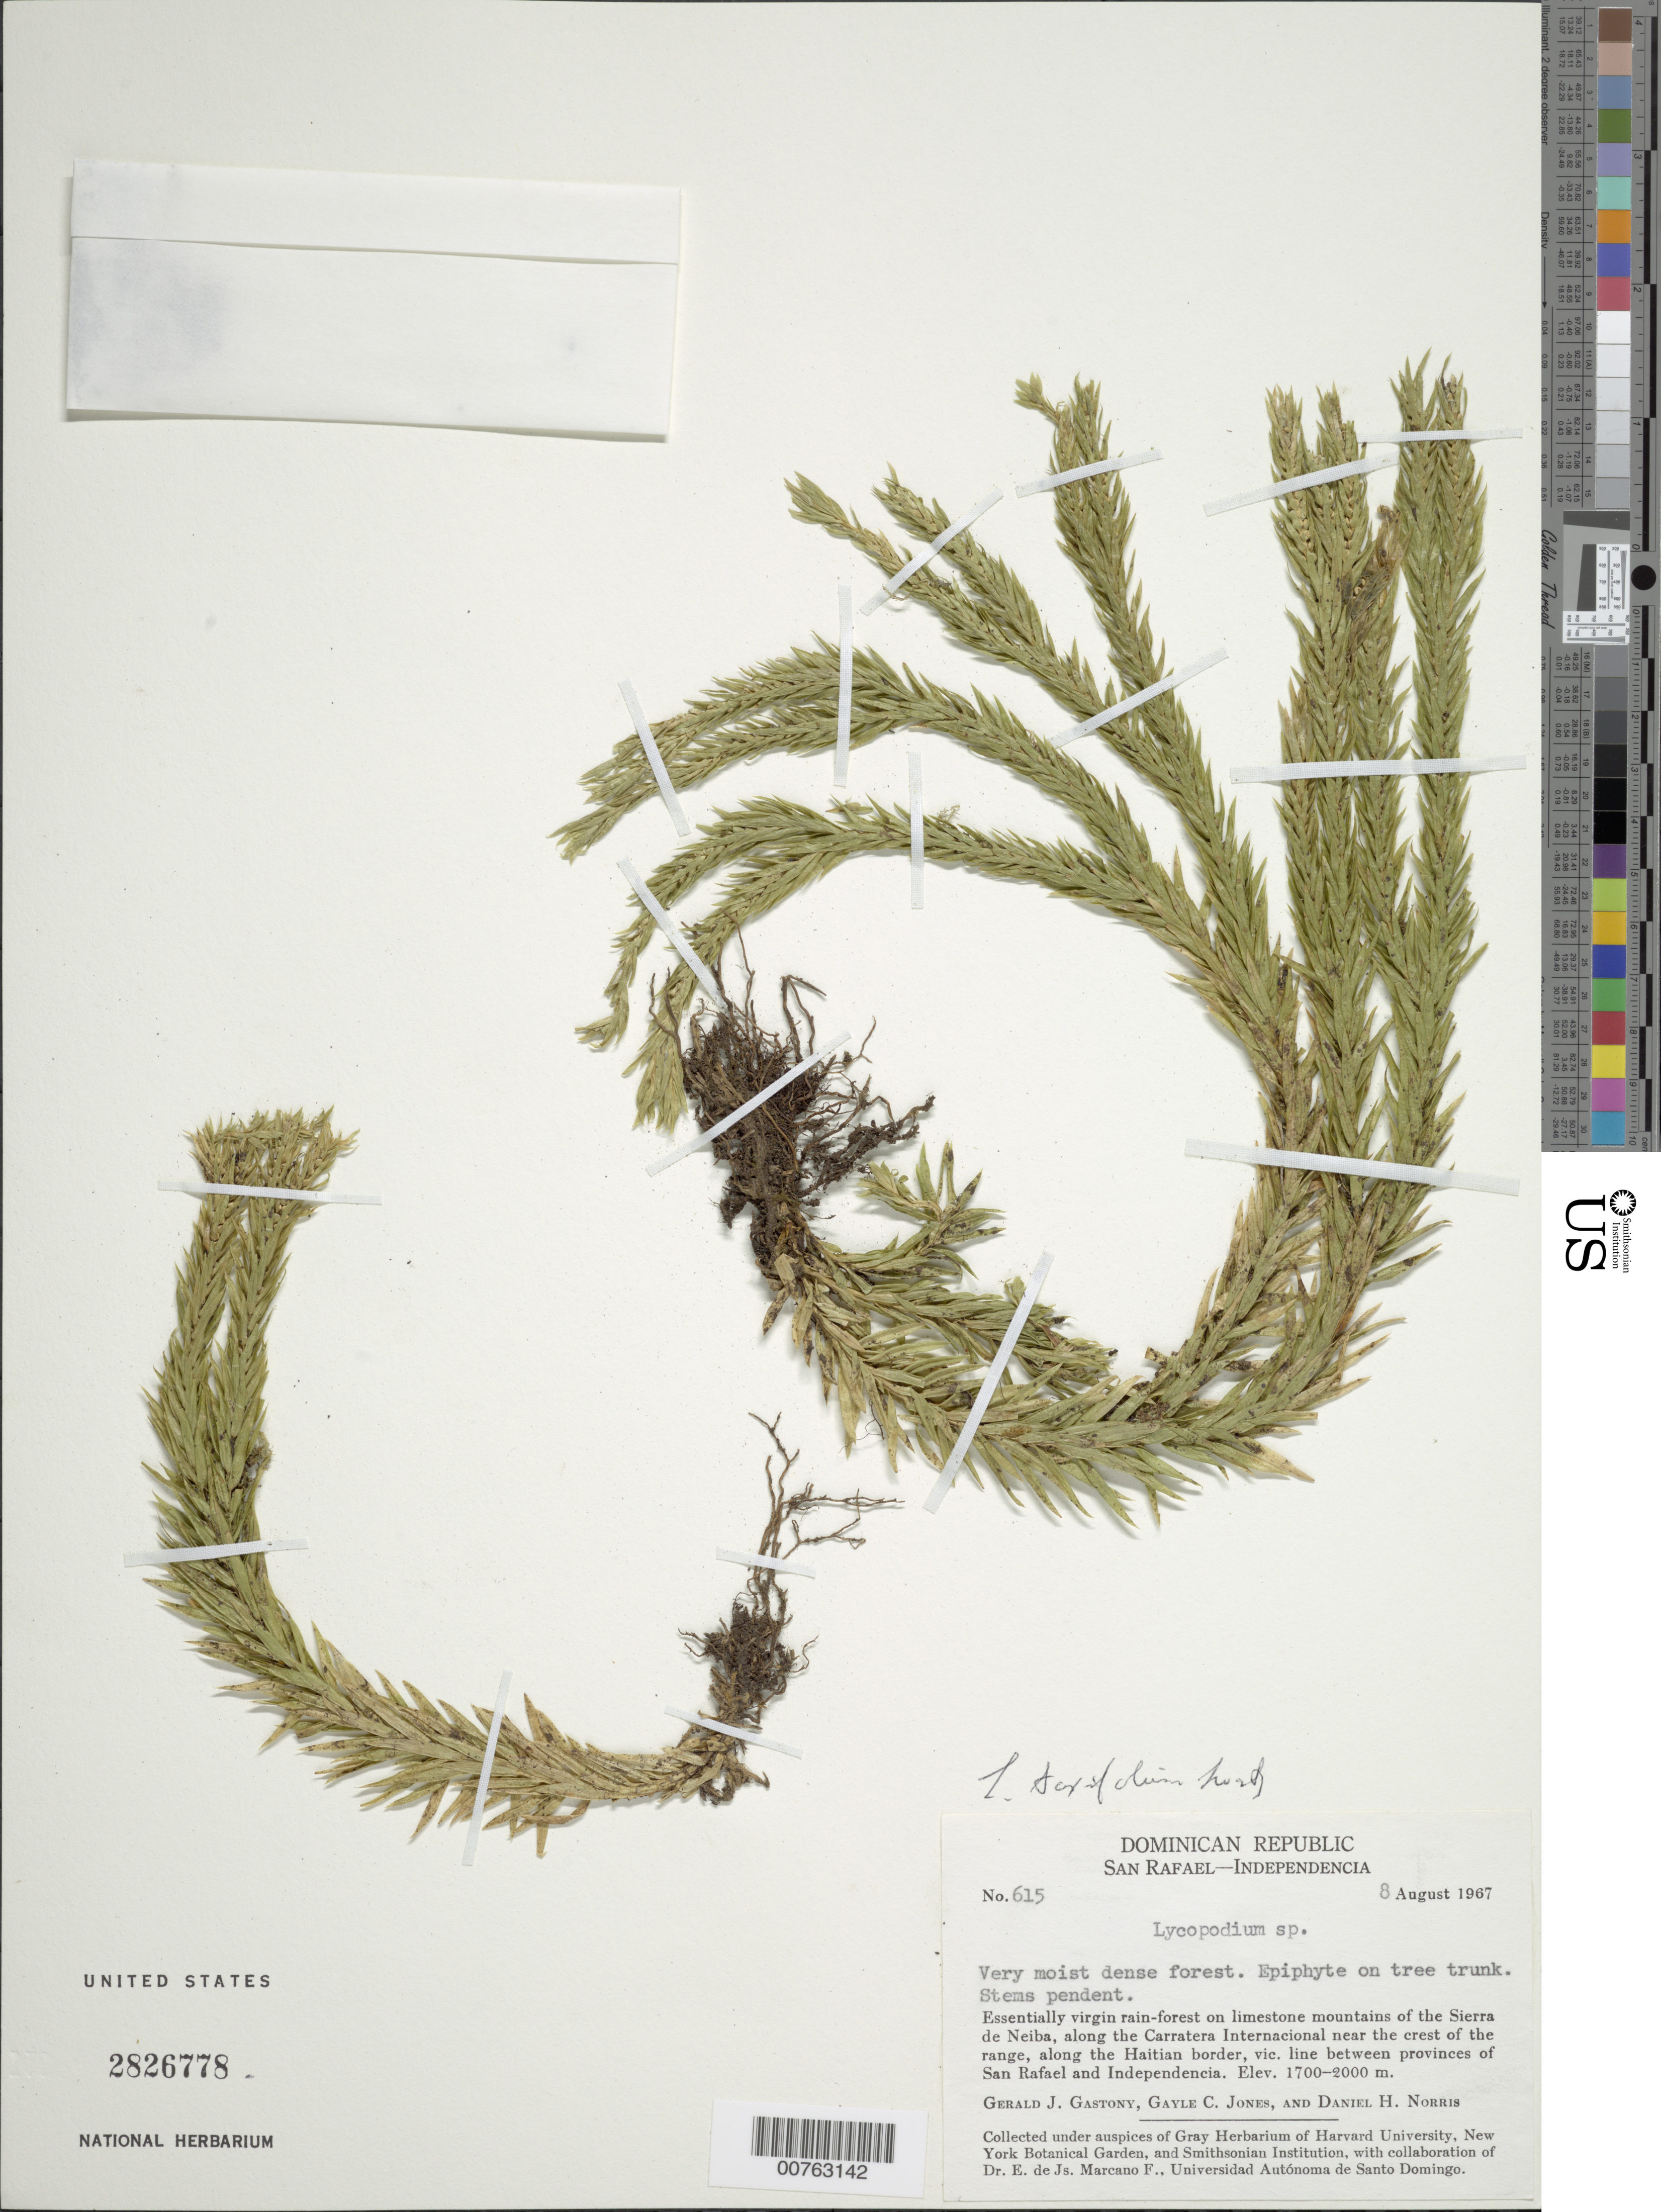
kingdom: Plantae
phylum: Tracheophyta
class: Lycopodiopsida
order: Lycopodiales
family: Lycopodiaceae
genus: Phlegmariurus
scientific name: Phlegmariurus taxifolius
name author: (Sw.) Á. Löve & D. Löve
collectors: G. Gastony, G. C. Jones & D. H. Norris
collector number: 615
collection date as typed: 08 Aug 1967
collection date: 1967-08-08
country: Dominican Republic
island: Hispaniola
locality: Limestone mts. of the Sierra de Naiba, along Carr. Internacional near the crest of the range, along the Haitian border, vicinity line between provinces of San Rafael and Independencia.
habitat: Essentially virgin rain-forest; very moist dense forest; on tree trunk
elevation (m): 1700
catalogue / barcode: US 2826778